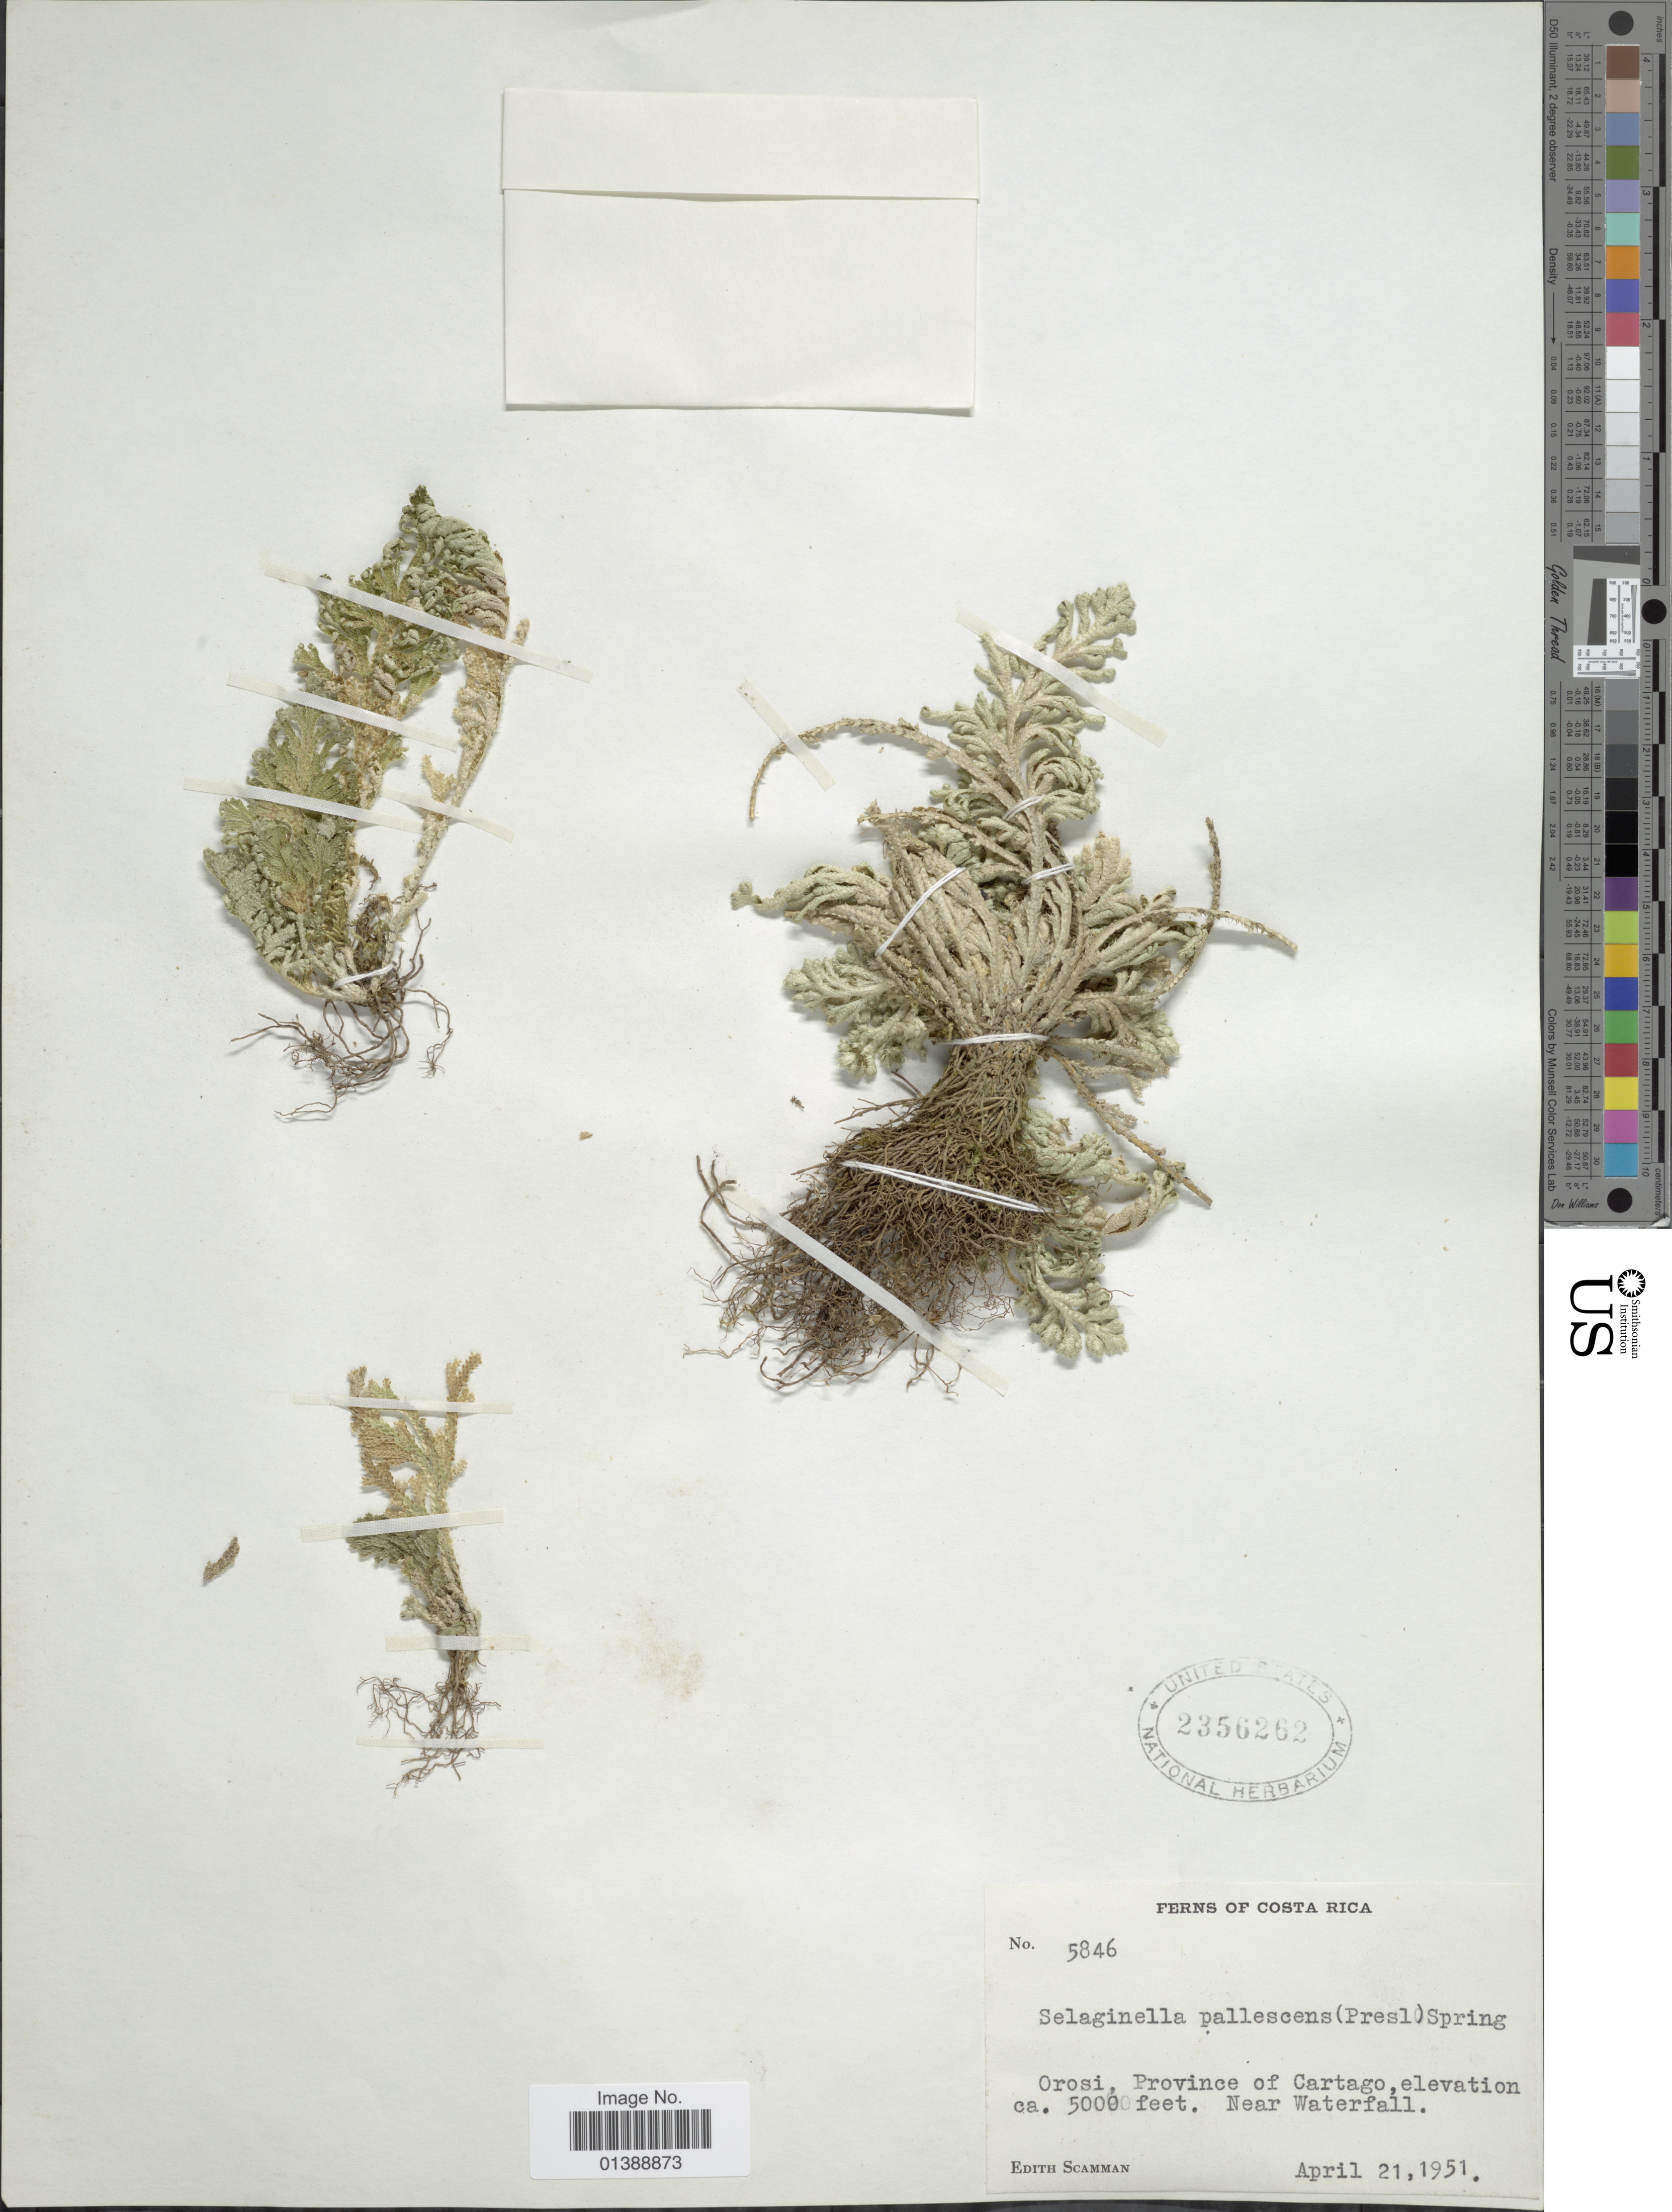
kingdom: Plantae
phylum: Tracheophyta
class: Lycopodiopsida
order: Selaginellales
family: Selaginellaceae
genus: Selaginella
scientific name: Selaginella pallescens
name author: (C. Presl) Spring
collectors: E. Scamman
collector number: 5846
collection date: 1951-04-21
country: Costa Rica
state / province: Cartago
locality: Orosi, Near Waterfall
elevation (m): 1524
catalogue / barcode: US 2356262